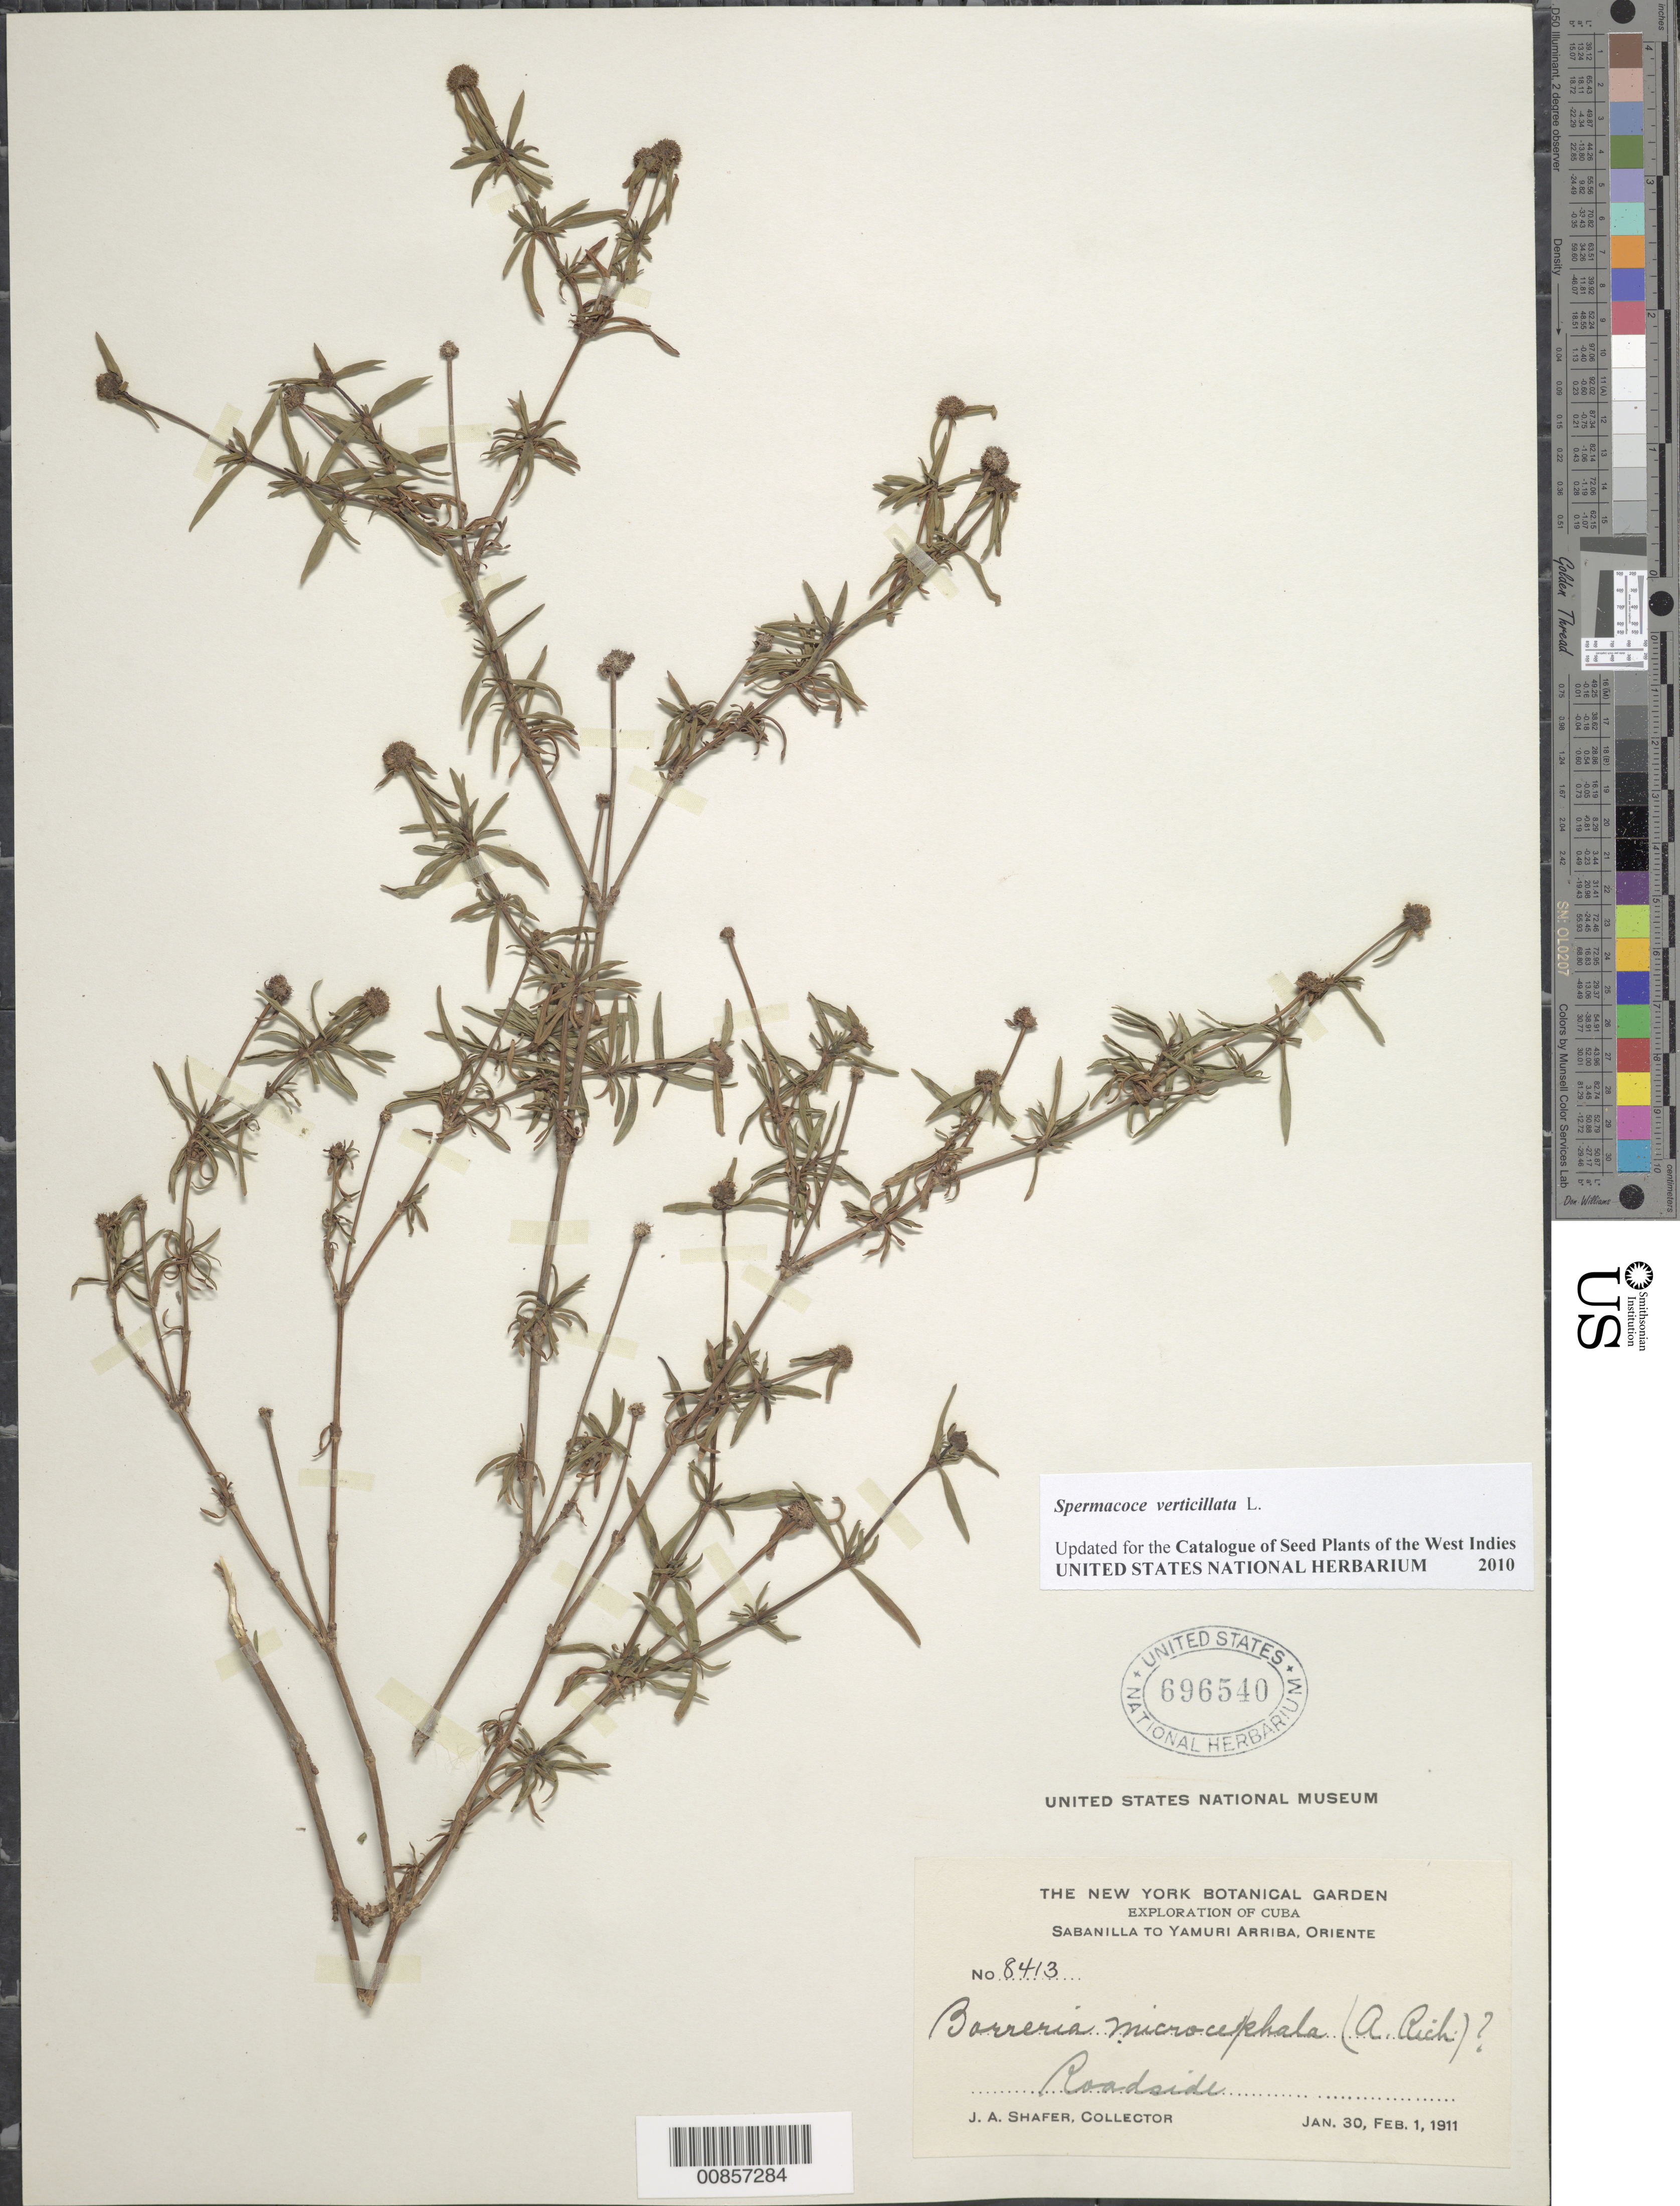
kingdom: Plantae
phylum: Tracheophyta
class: Magnoliopsida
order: Gentianales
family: Rubiaceae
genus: Spermacoce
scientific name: Spermacoce verticillata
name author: L.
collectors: J. A. Shafer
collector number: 8413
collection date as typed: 30 Jan 1911 and 01 Feb 1911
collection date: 1911-01-30,1911-02-01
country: Cuba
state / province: Oriente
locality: Sabanilla to Yumuri Arriba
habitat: Roadside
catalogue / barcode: US 696540